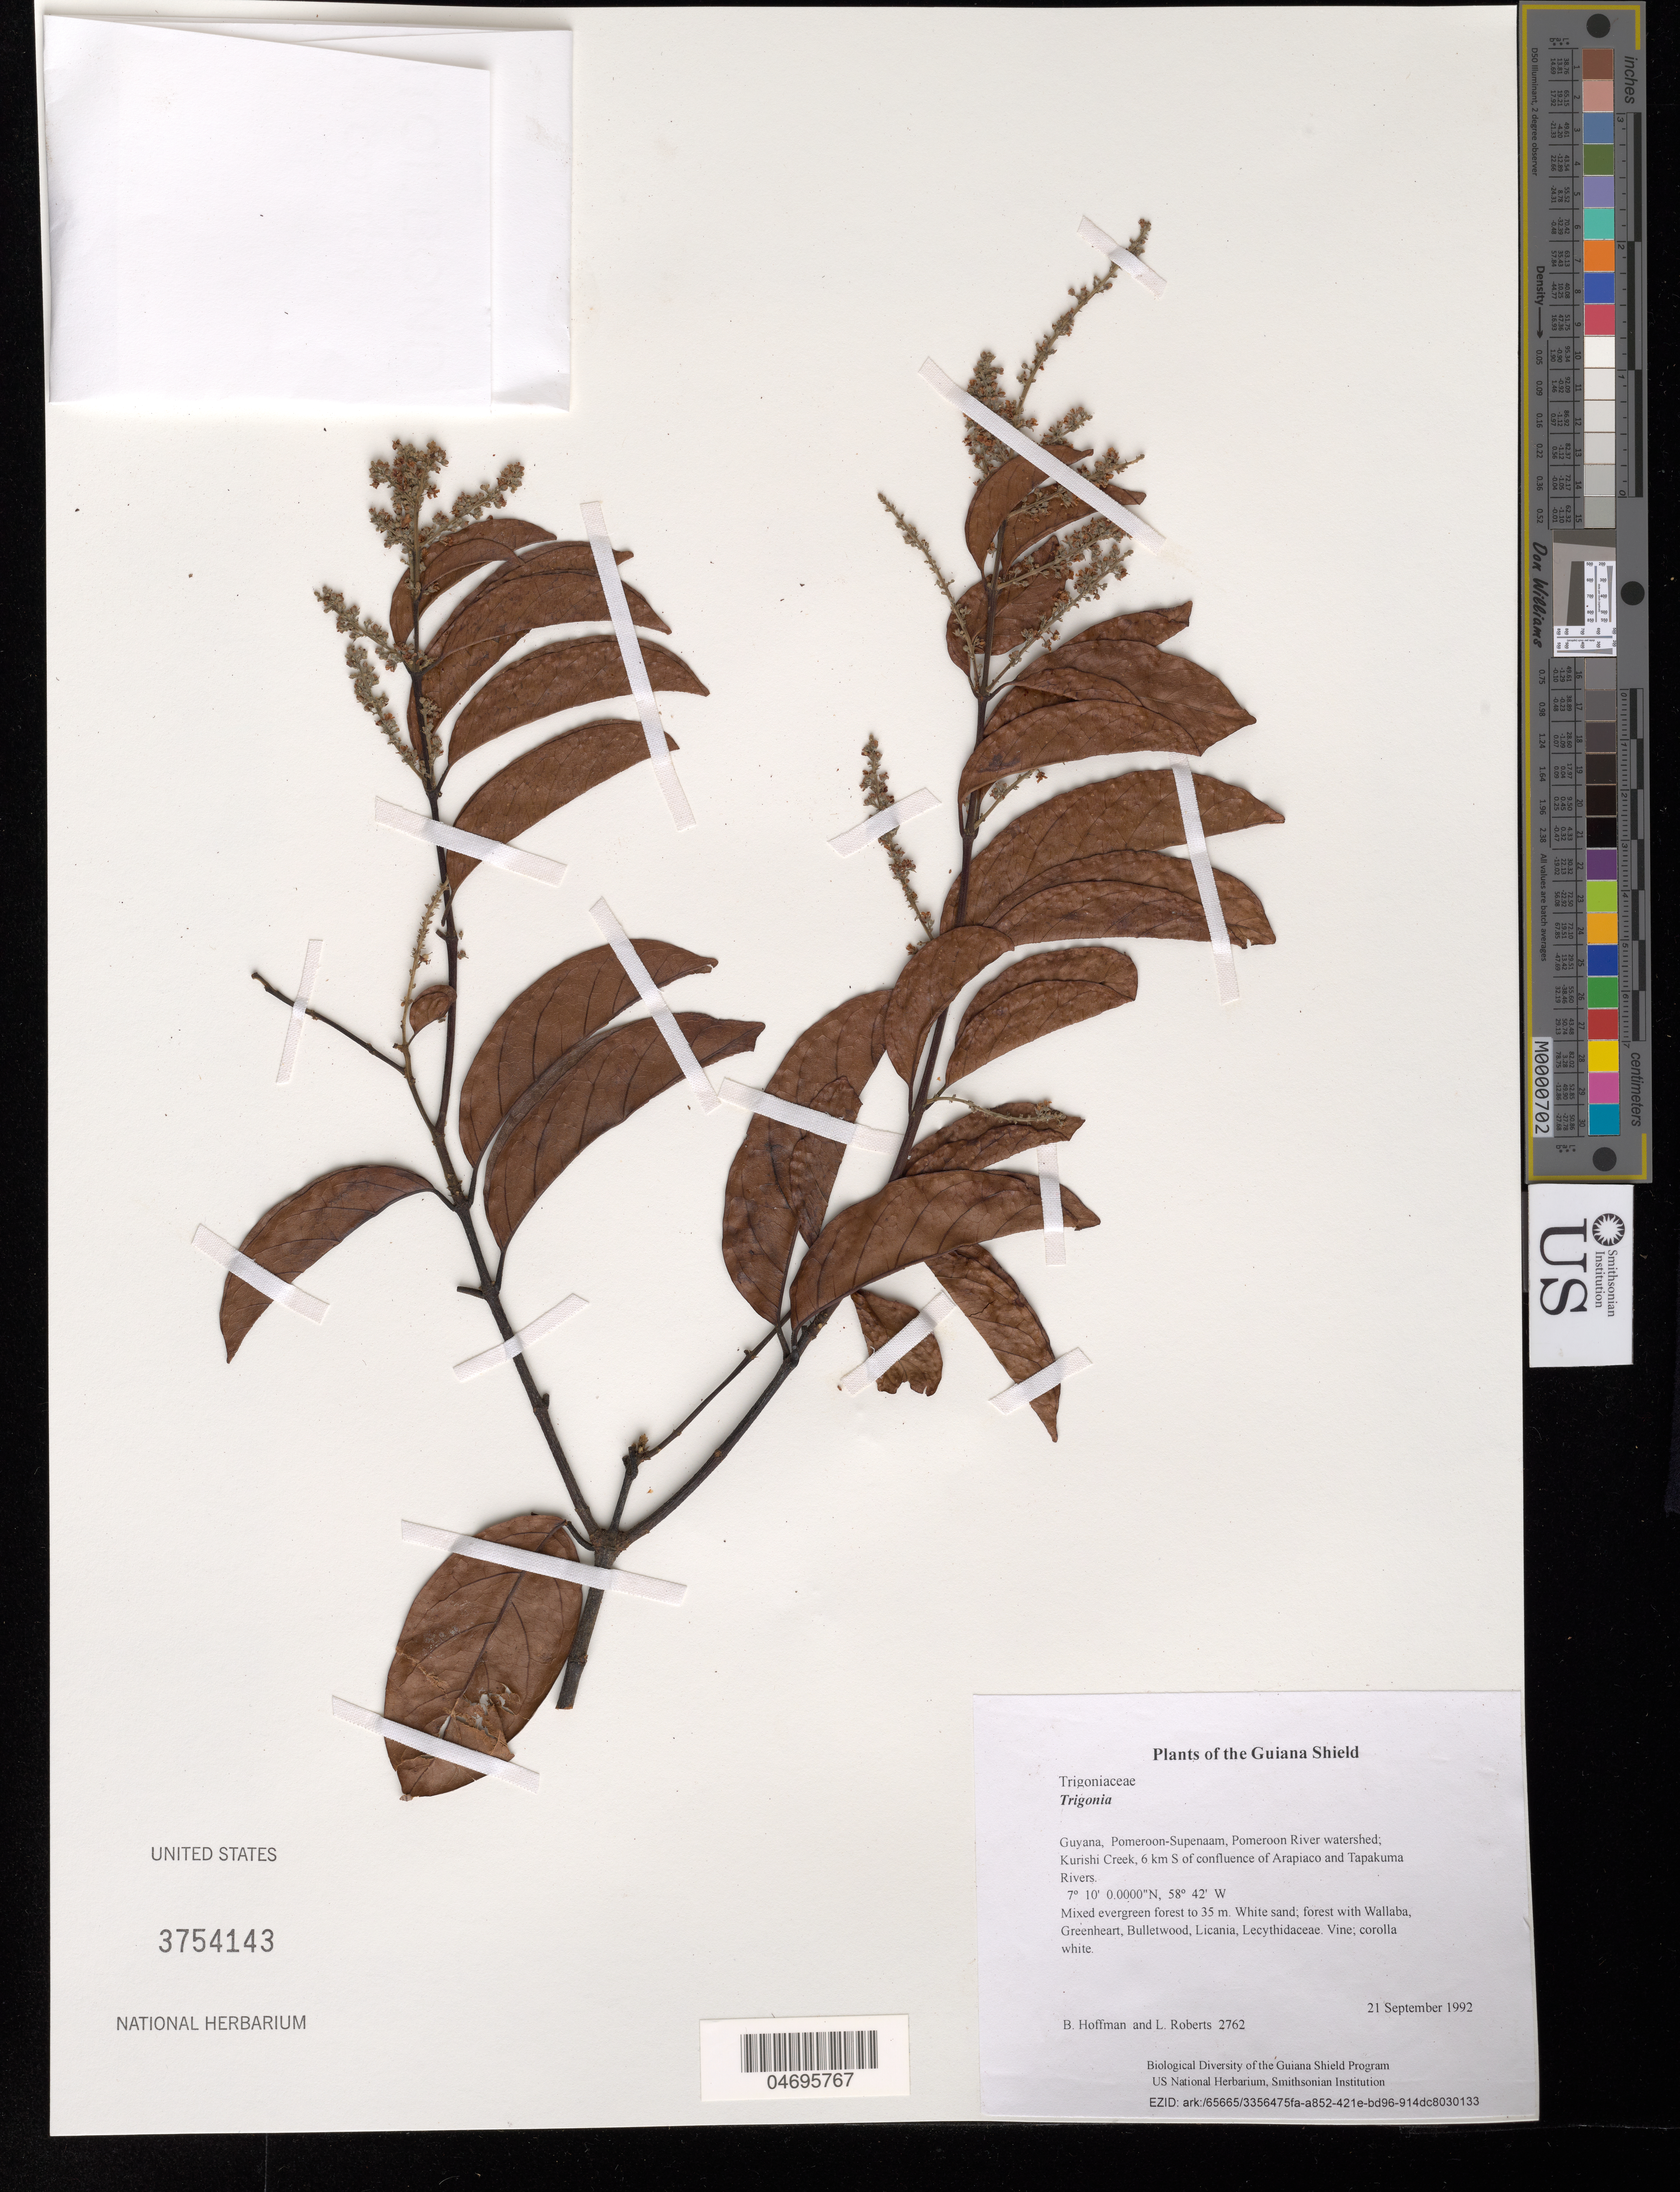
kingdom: Plantae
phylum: Tracheophyta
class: Magnoliopsida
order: Malpighiales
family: Trigoniaceae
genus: Trigonia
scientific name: Trigonia sp.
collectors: B. Hoffman & L. Roberts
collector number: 2762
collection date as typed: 21 September 1992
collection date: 1992-09-21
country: Guyana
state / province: Pomeroon-Supenaam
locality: Pomeroon River watershed; Kurishi Creek, 6 km S of confluence of Arapiaco and Tapakuma Rivers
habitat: Mixed evergreen forest to 35 m. White sand; forest with Wallaba, Greenheart, Bulletwood, Licania, Lecythidaceae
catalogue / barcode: US 3754143